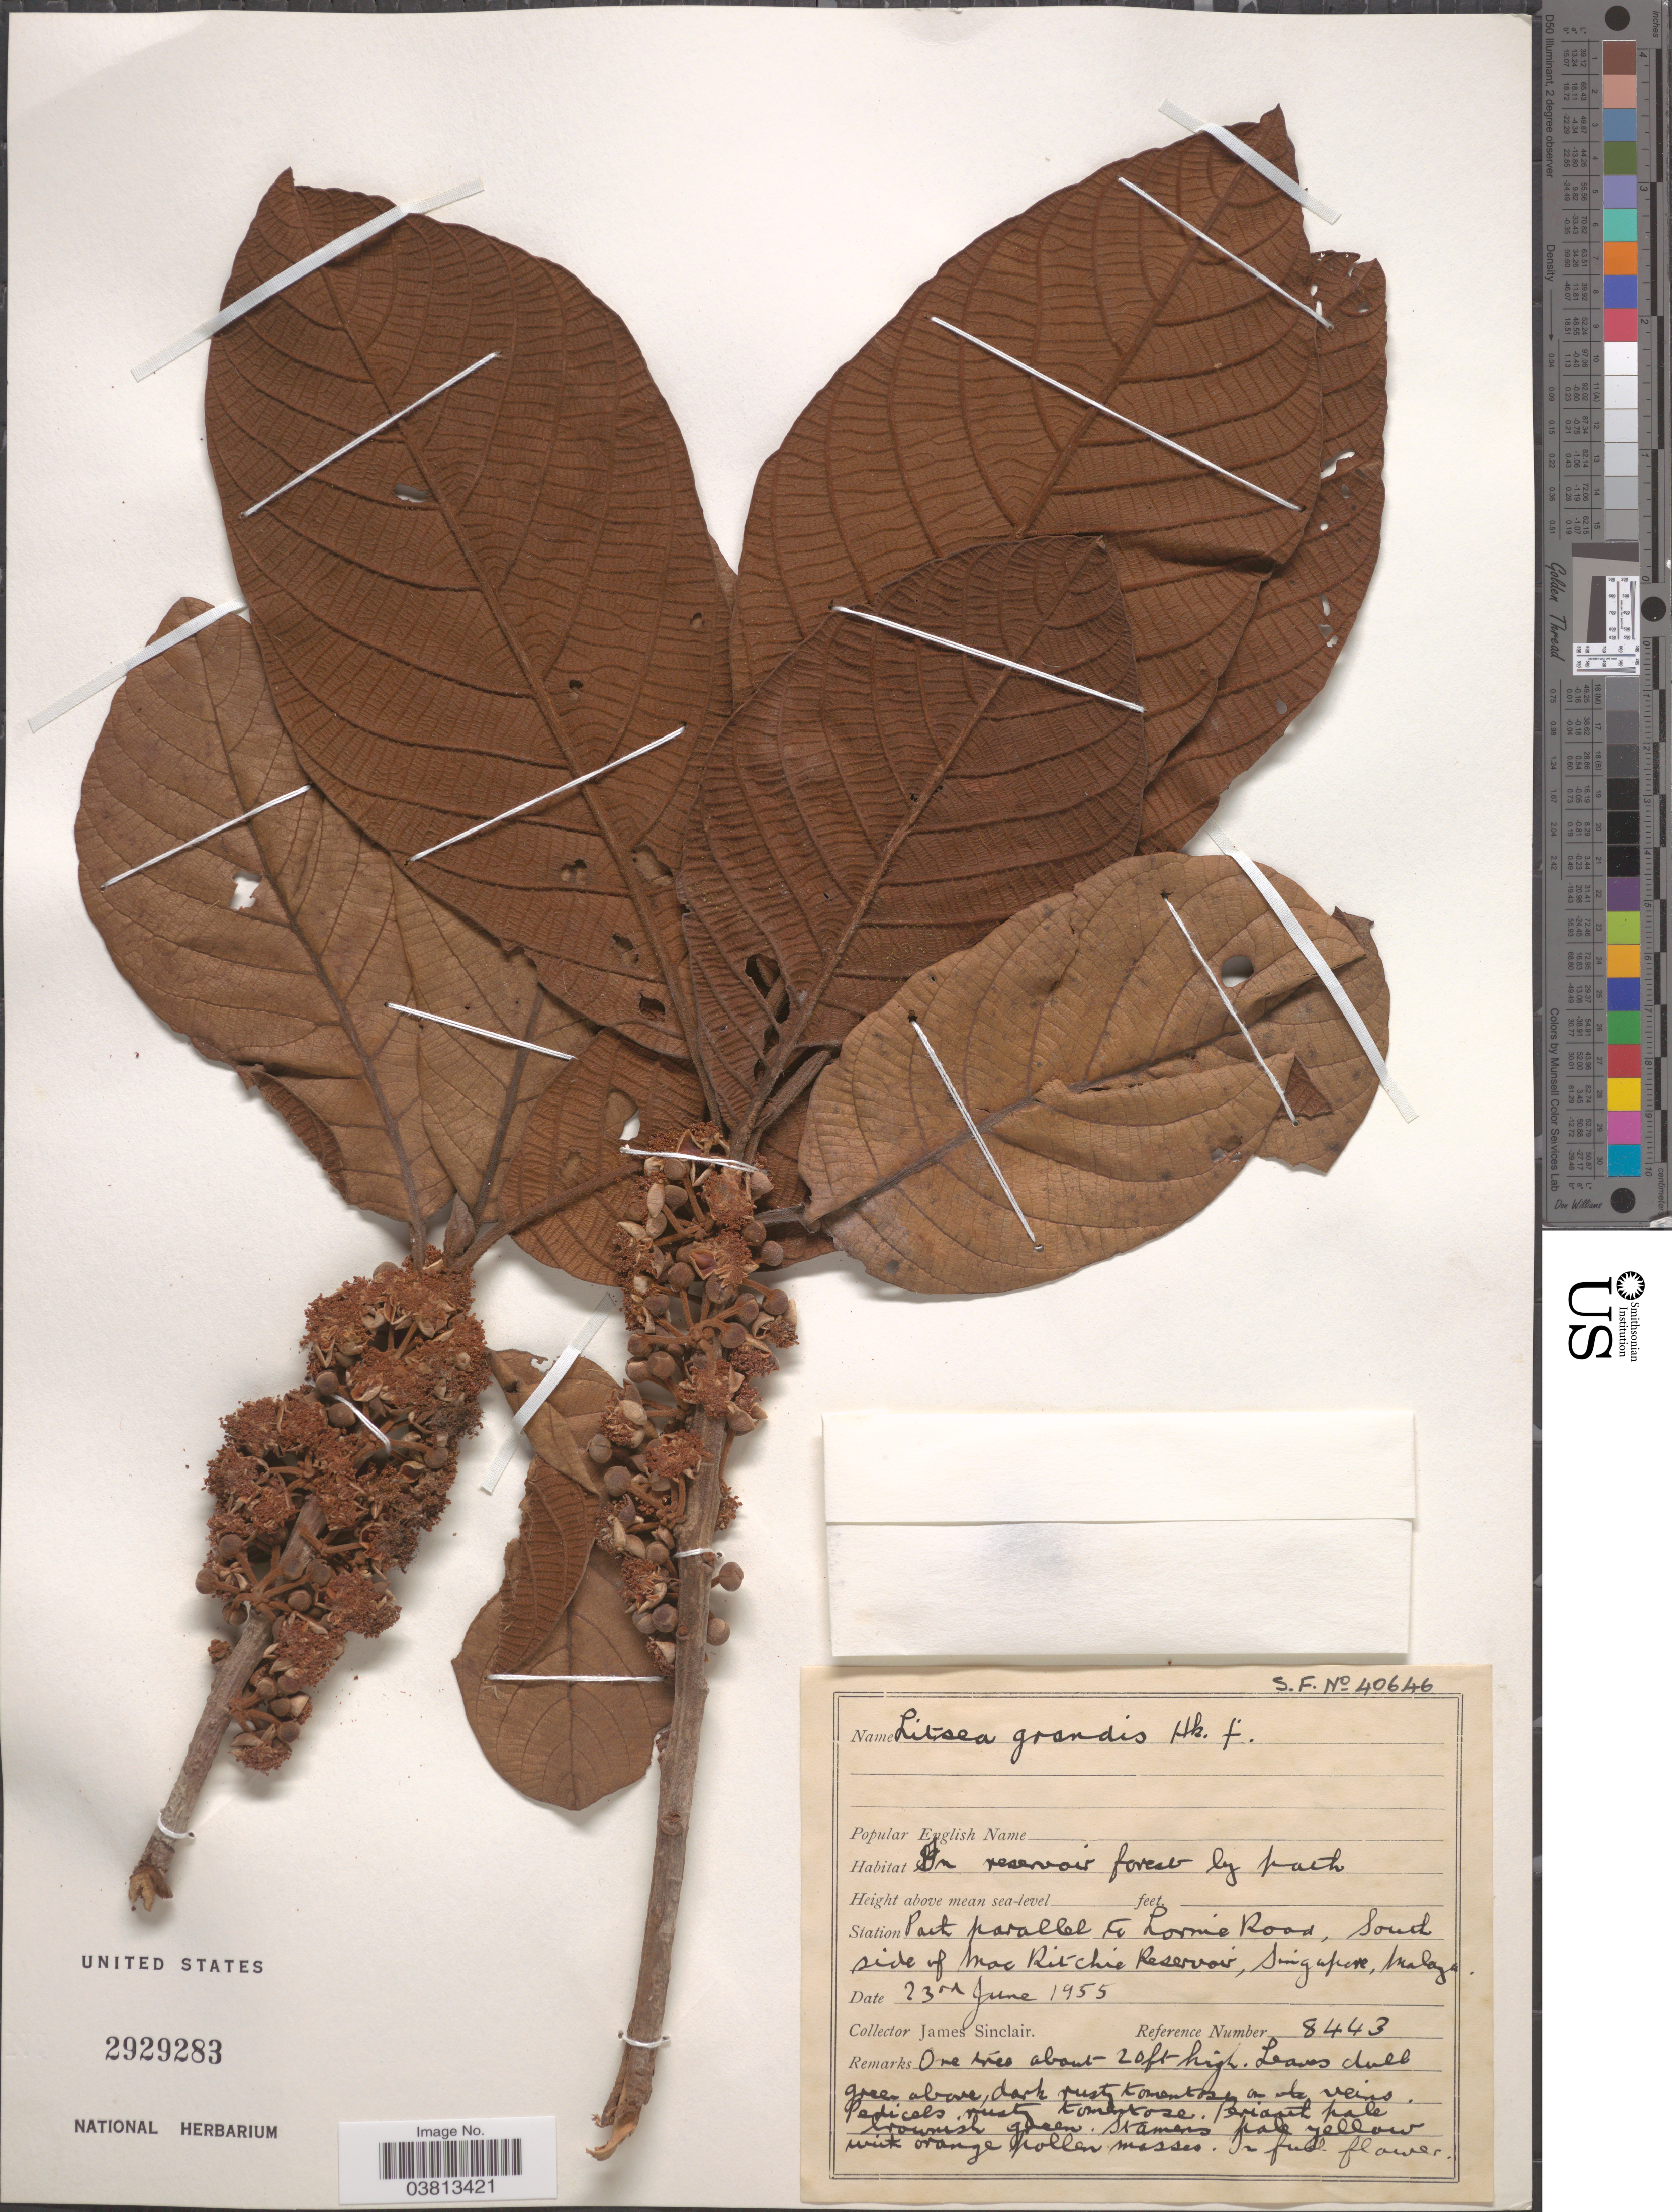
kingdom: Plantae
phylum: Tracheophyta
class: Magnoliopsida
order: Laurales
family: Lauraceae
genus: Litsea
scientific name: Litsea grandis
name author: Hook. f.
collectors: J. Sinclair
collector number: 8443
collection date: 1955-06-23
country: Singapore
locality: In reservoir forest by path. Station Path parallel to Lornie Road, South side of Mac Ritchie Reservoir, Malaya.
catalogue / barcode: US 2929283